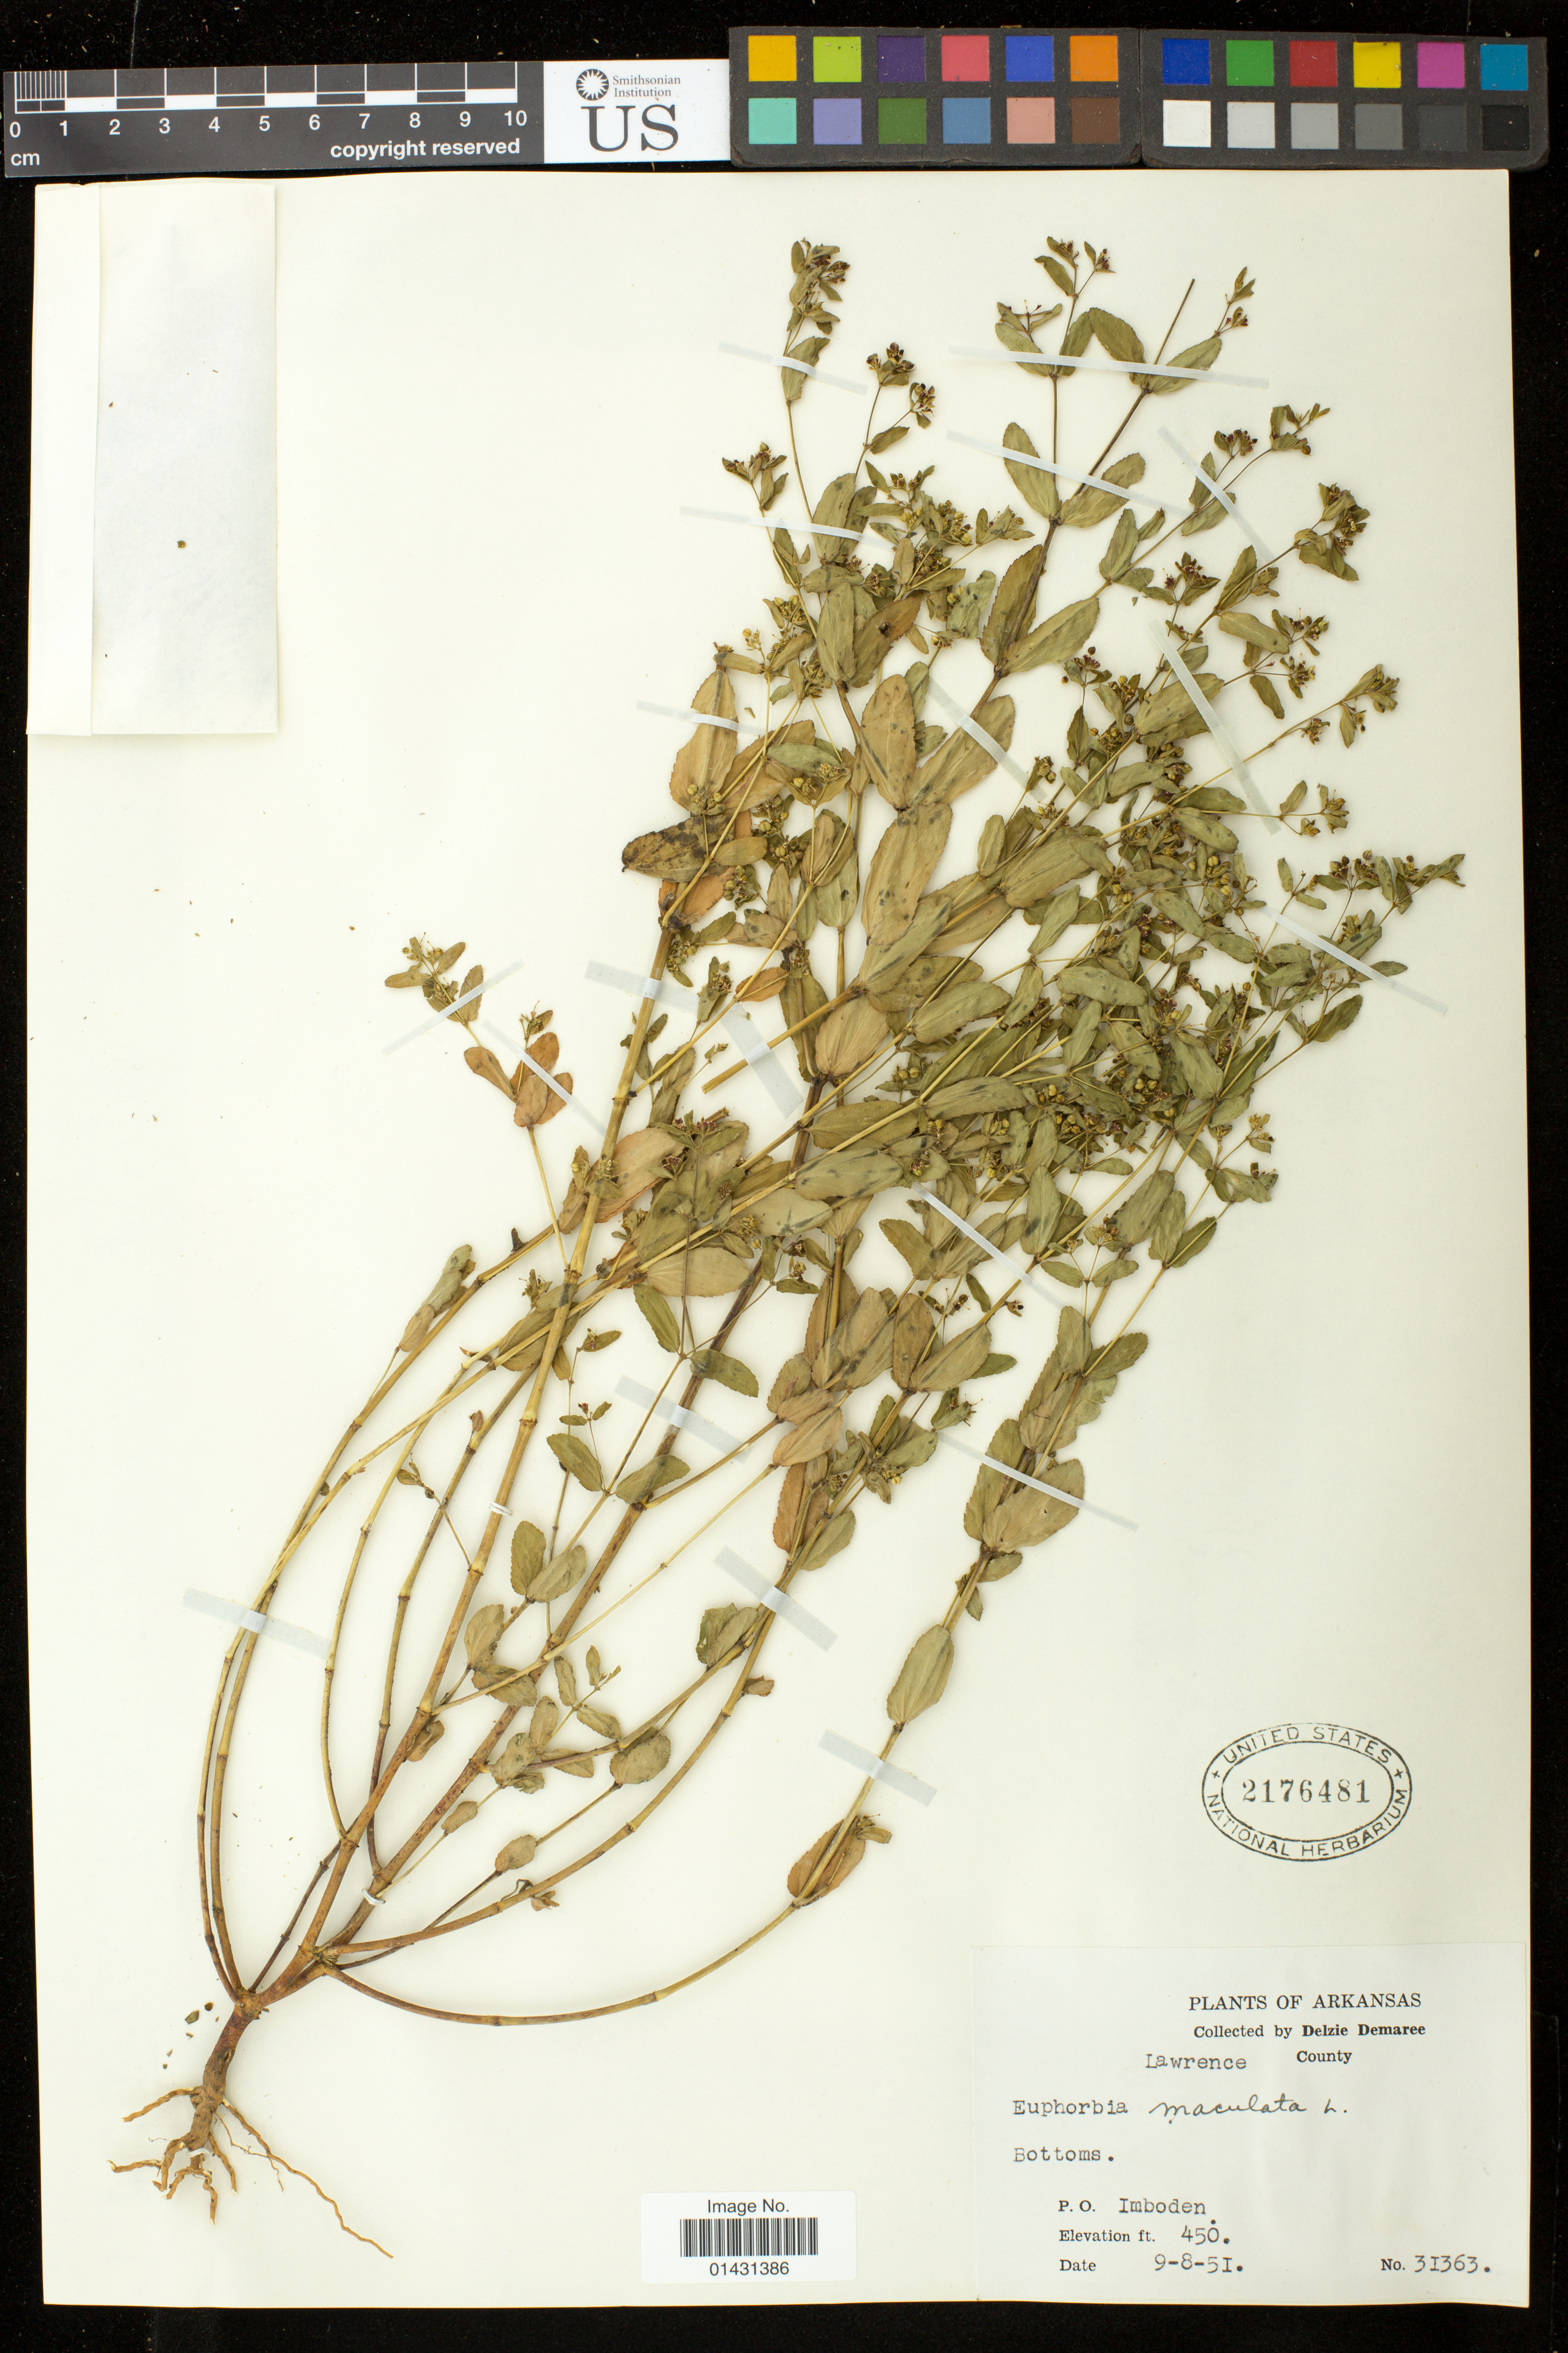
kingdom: Plantae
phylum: Tracheophyta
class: Magnoliopsida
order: Malpighiales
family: Euphorbiaceae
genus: Euphorbia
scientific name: Euphorbia maculata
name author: L.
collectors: D. Demaree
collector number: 31363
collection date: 1951-09-08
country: United States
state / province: Arkansas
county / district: Lawrence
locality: Bottoms; P.O. Imboden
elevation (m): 137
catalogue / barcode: US 2176481